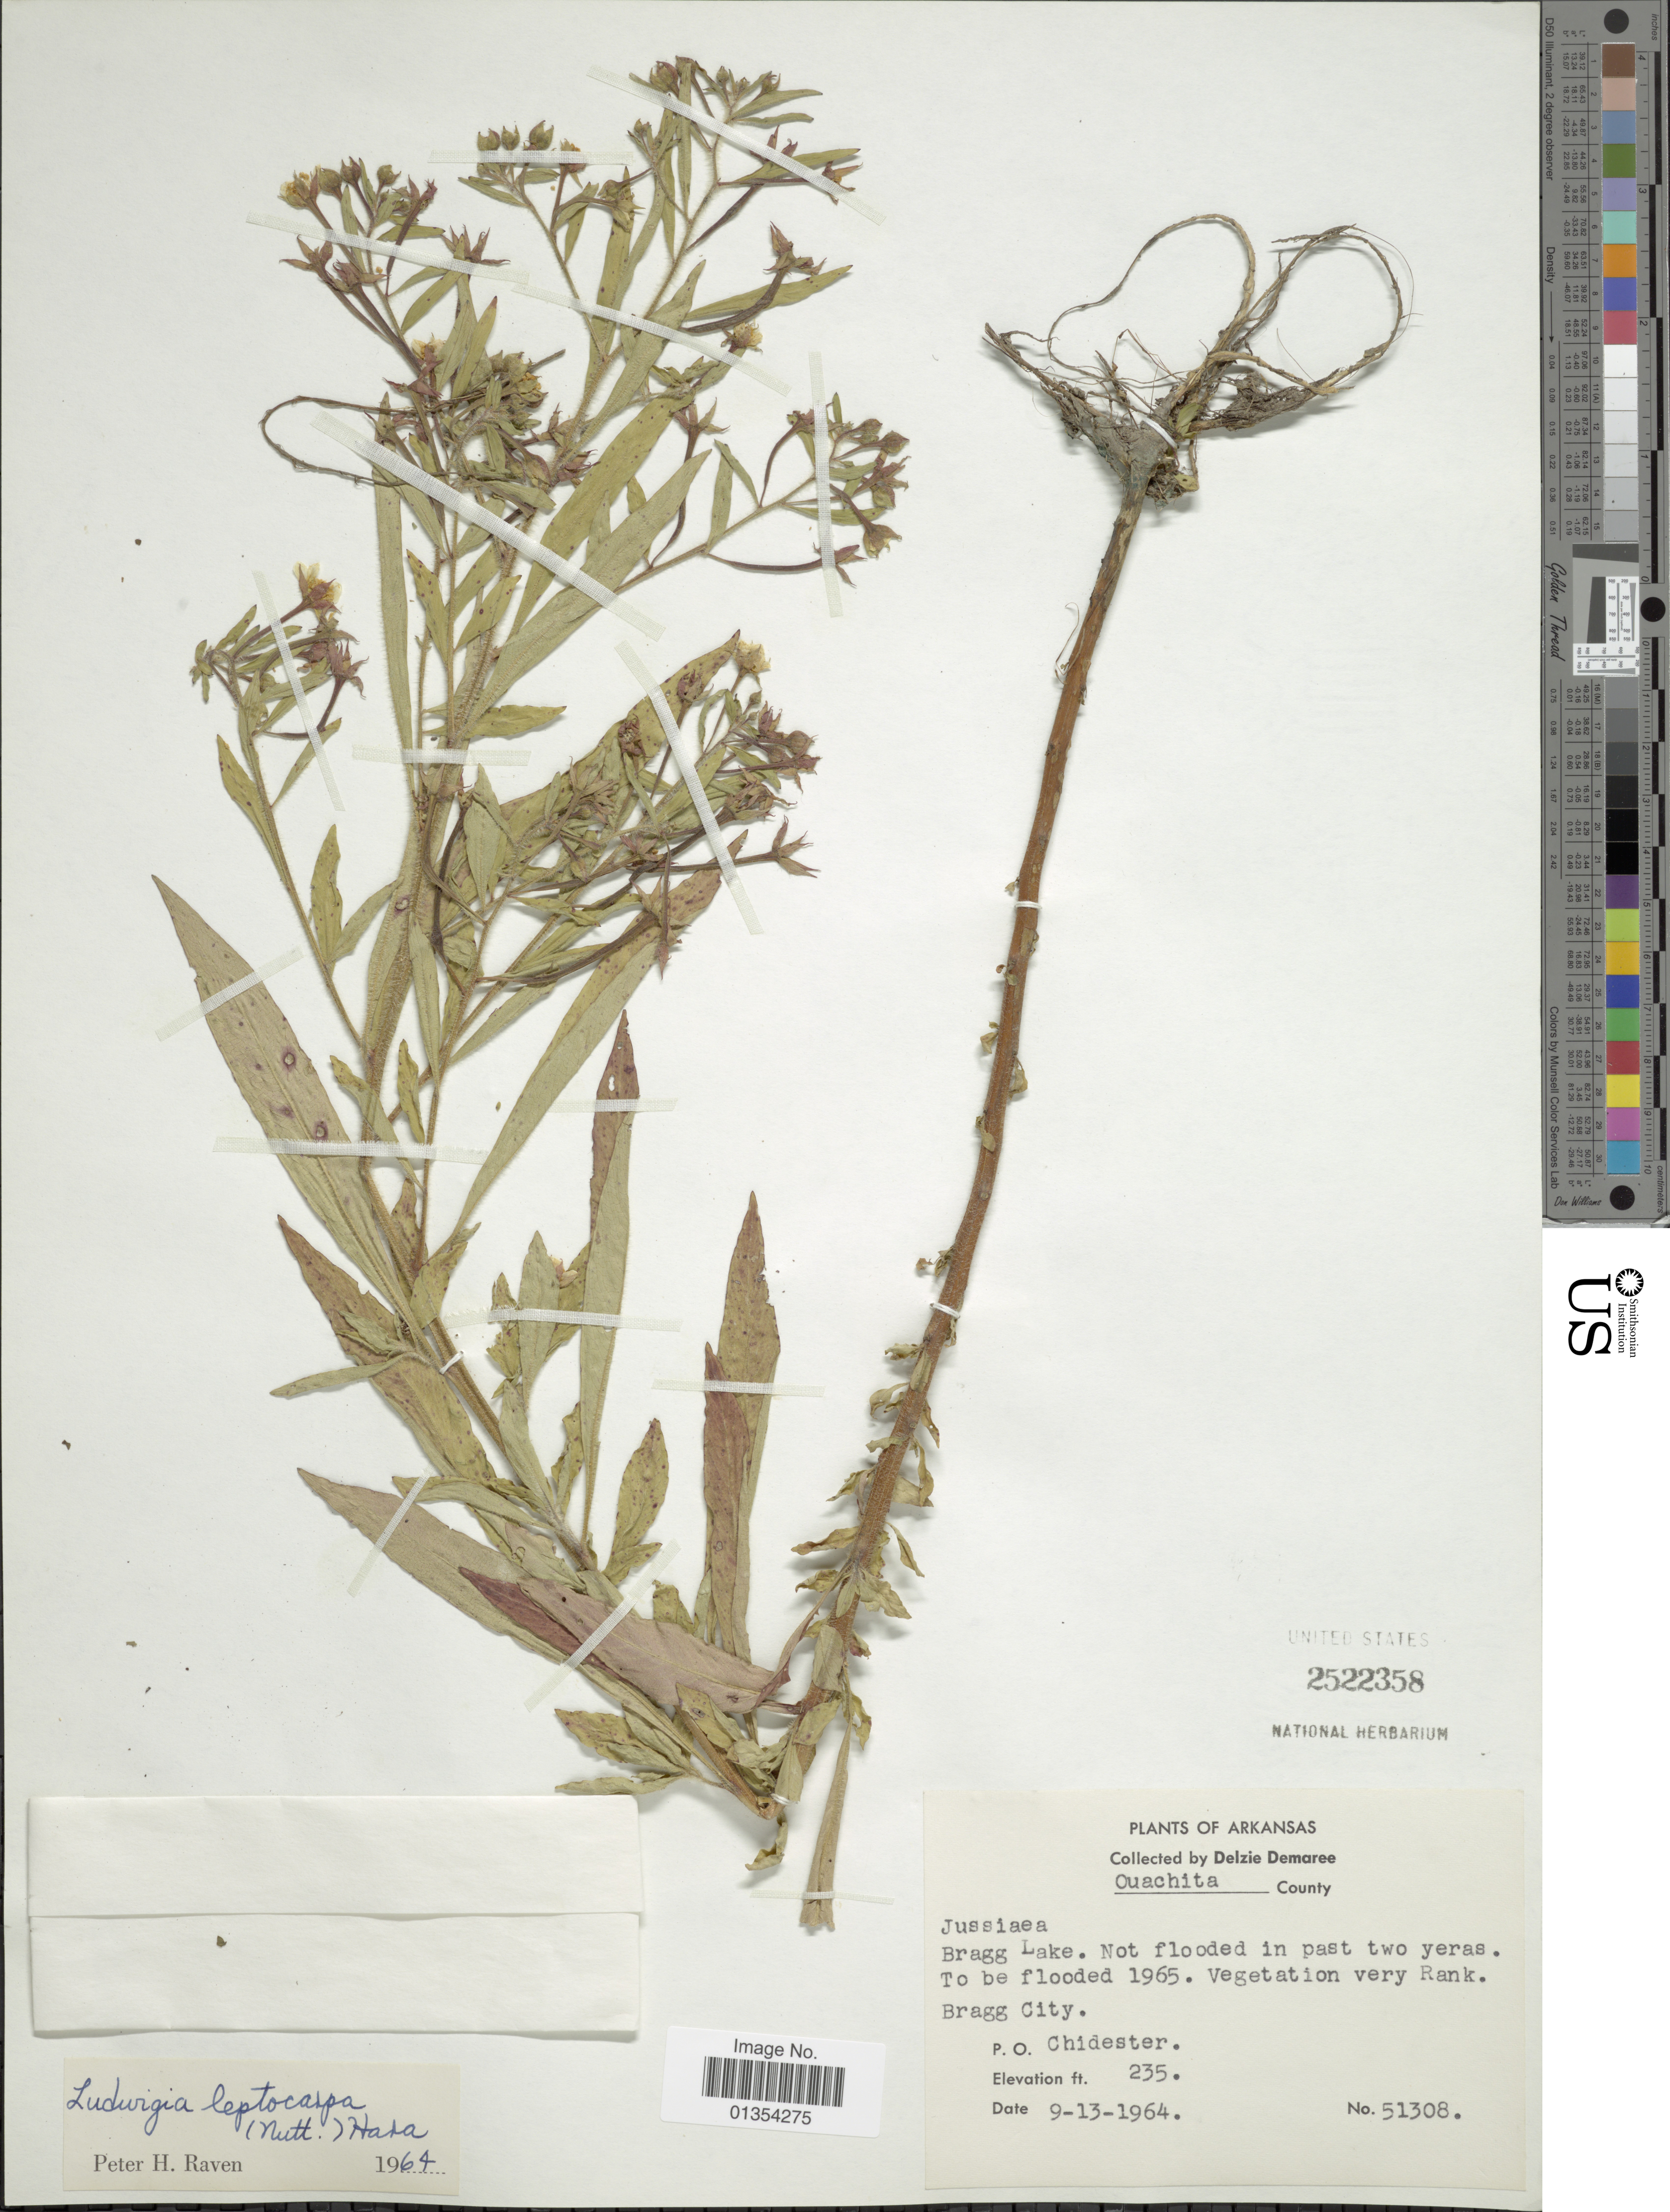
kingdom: Plantae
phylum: Tracheophyta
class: Magnoliopsida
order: Myrtales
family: Onagraceae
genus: Ludwigia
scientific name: Ludwigia leptocarpa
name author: (Nutt.) H. Hara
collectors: D. Demaree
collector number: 51308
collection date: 1964-09-13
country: United States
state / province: Arkansas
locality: Ouachita County, Bragg Lake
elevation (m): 72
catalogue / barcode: US 2522358